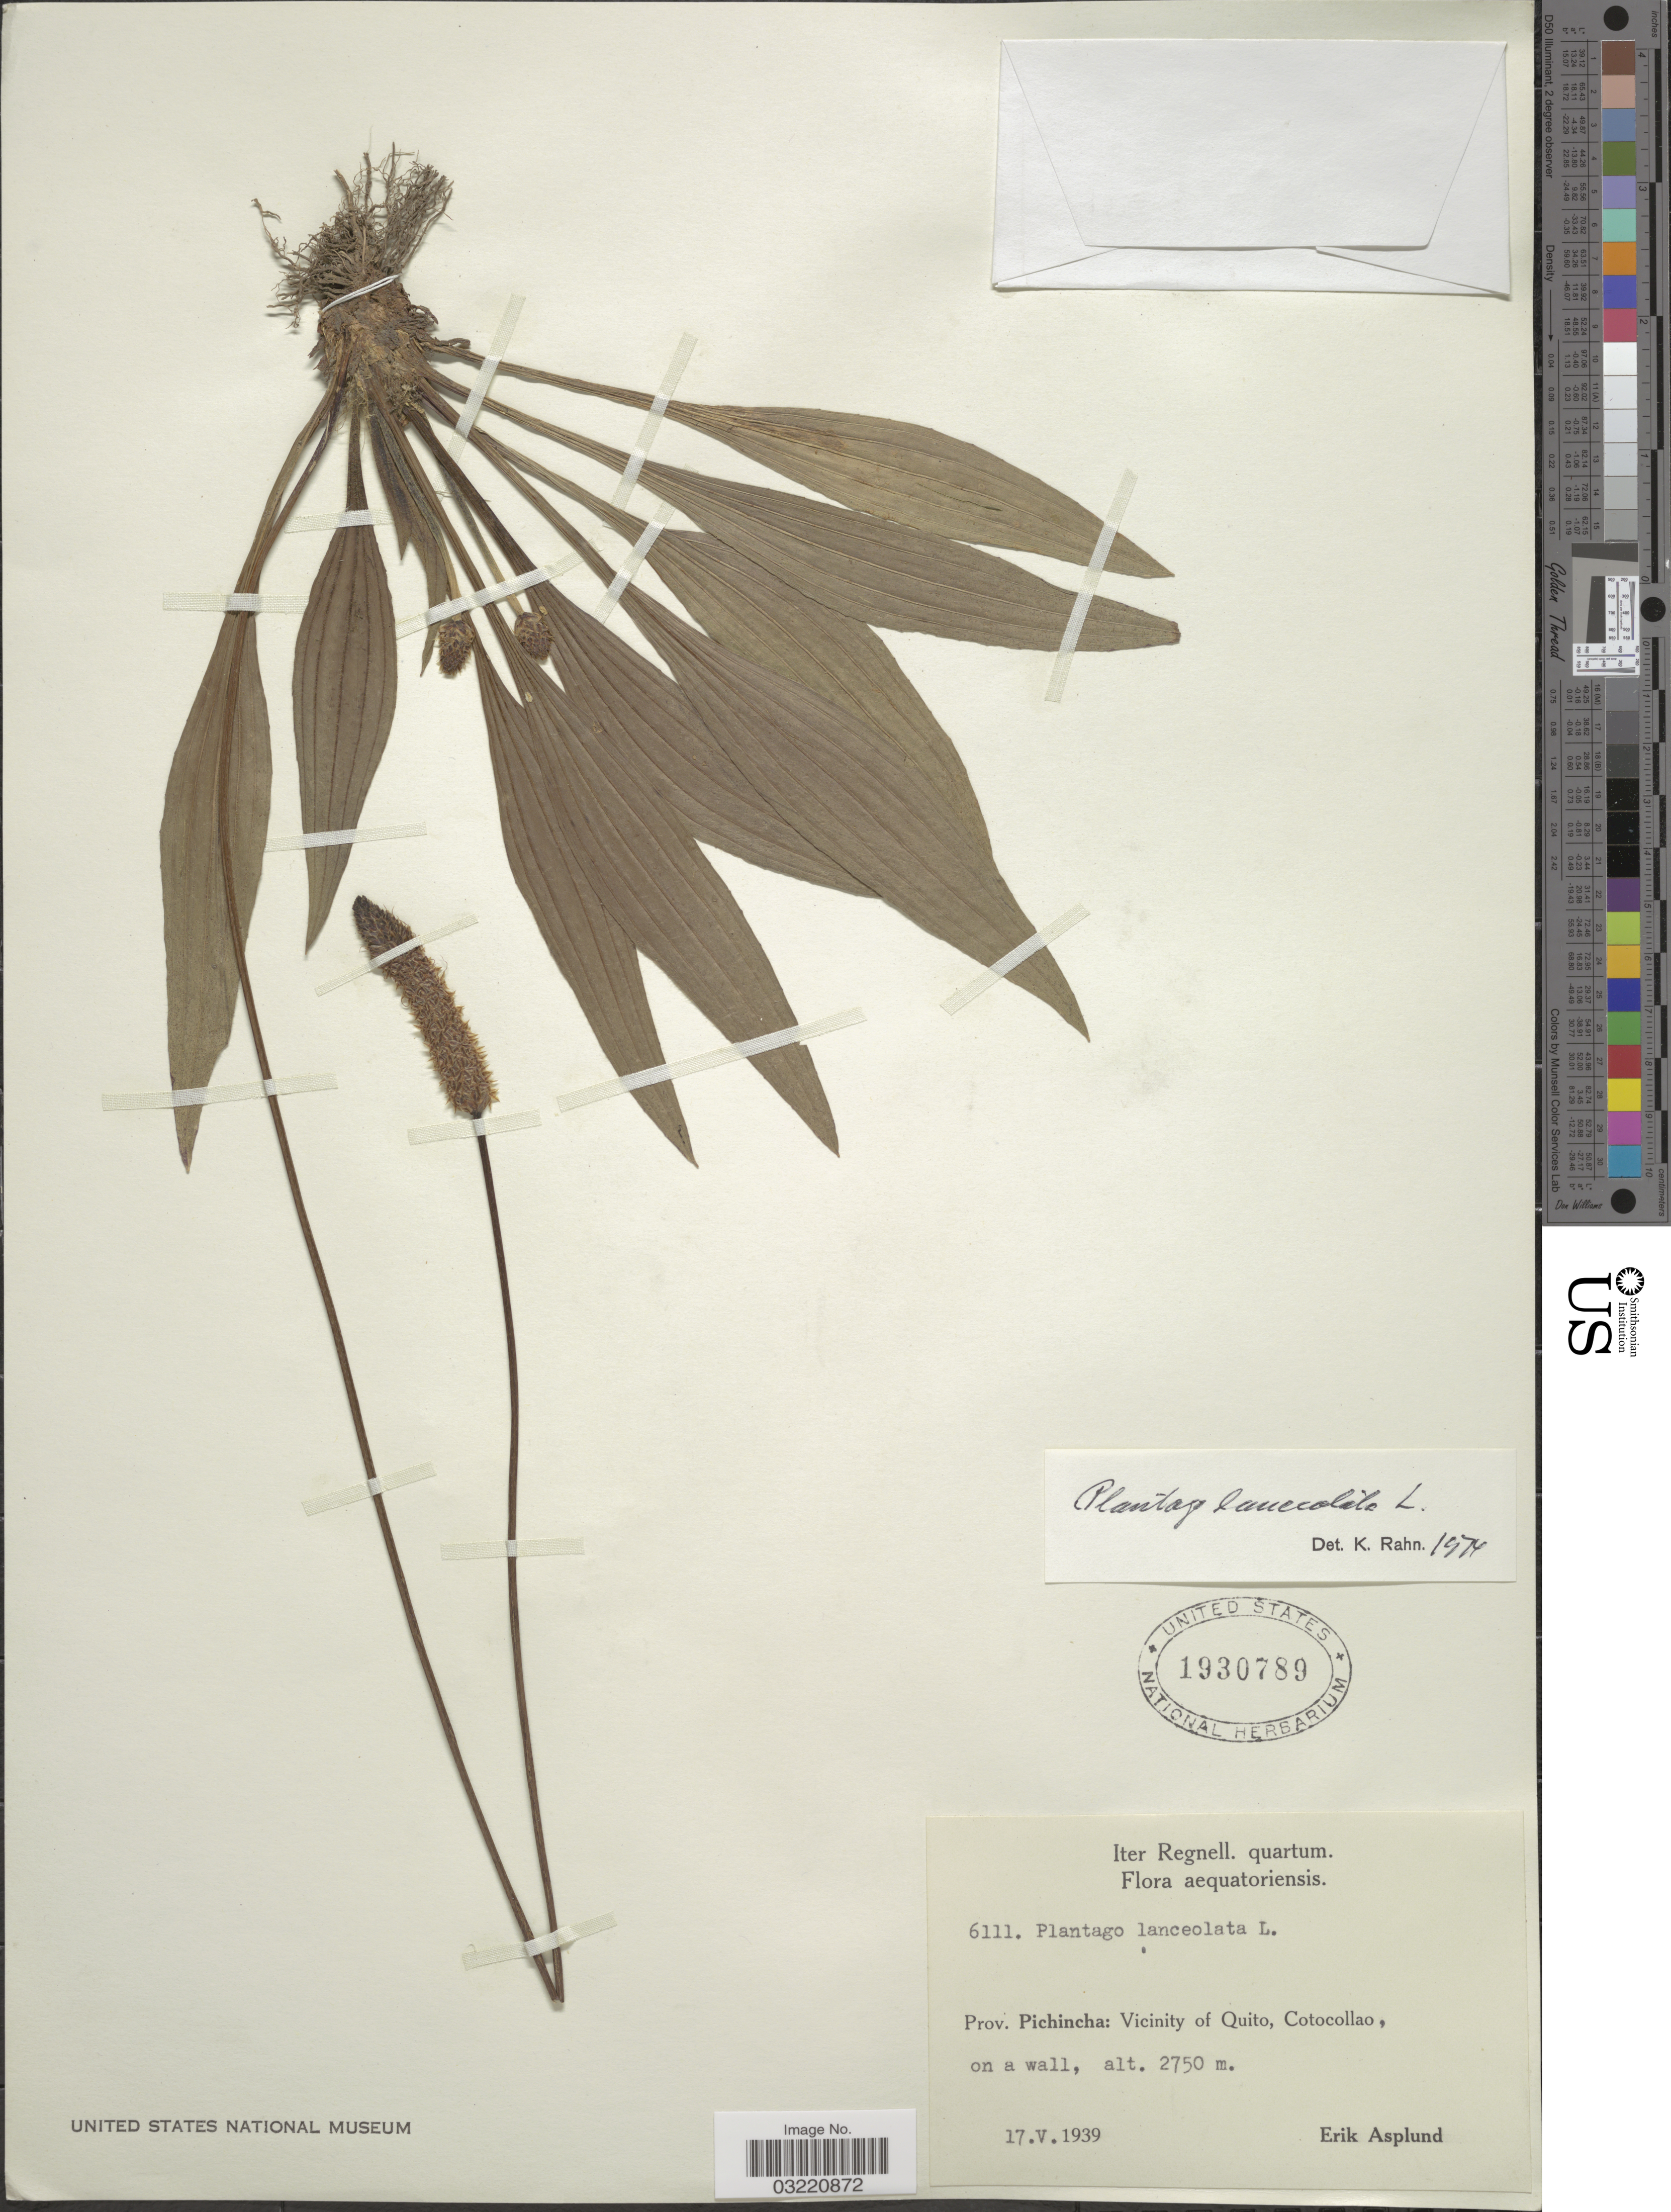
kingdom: Plantae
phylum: Tracheophyta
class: Magnoliopsida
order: Lamiales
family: Plantaginaceae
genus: Plantago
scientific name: Plantago lanceolata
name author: L.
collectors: E. Asplund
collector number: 6111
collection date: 1939-05-17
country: Ecuador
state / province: Pichincha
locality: Vicinity of Quito, Cotocollao.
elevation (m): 2750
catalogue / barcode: US 1930789